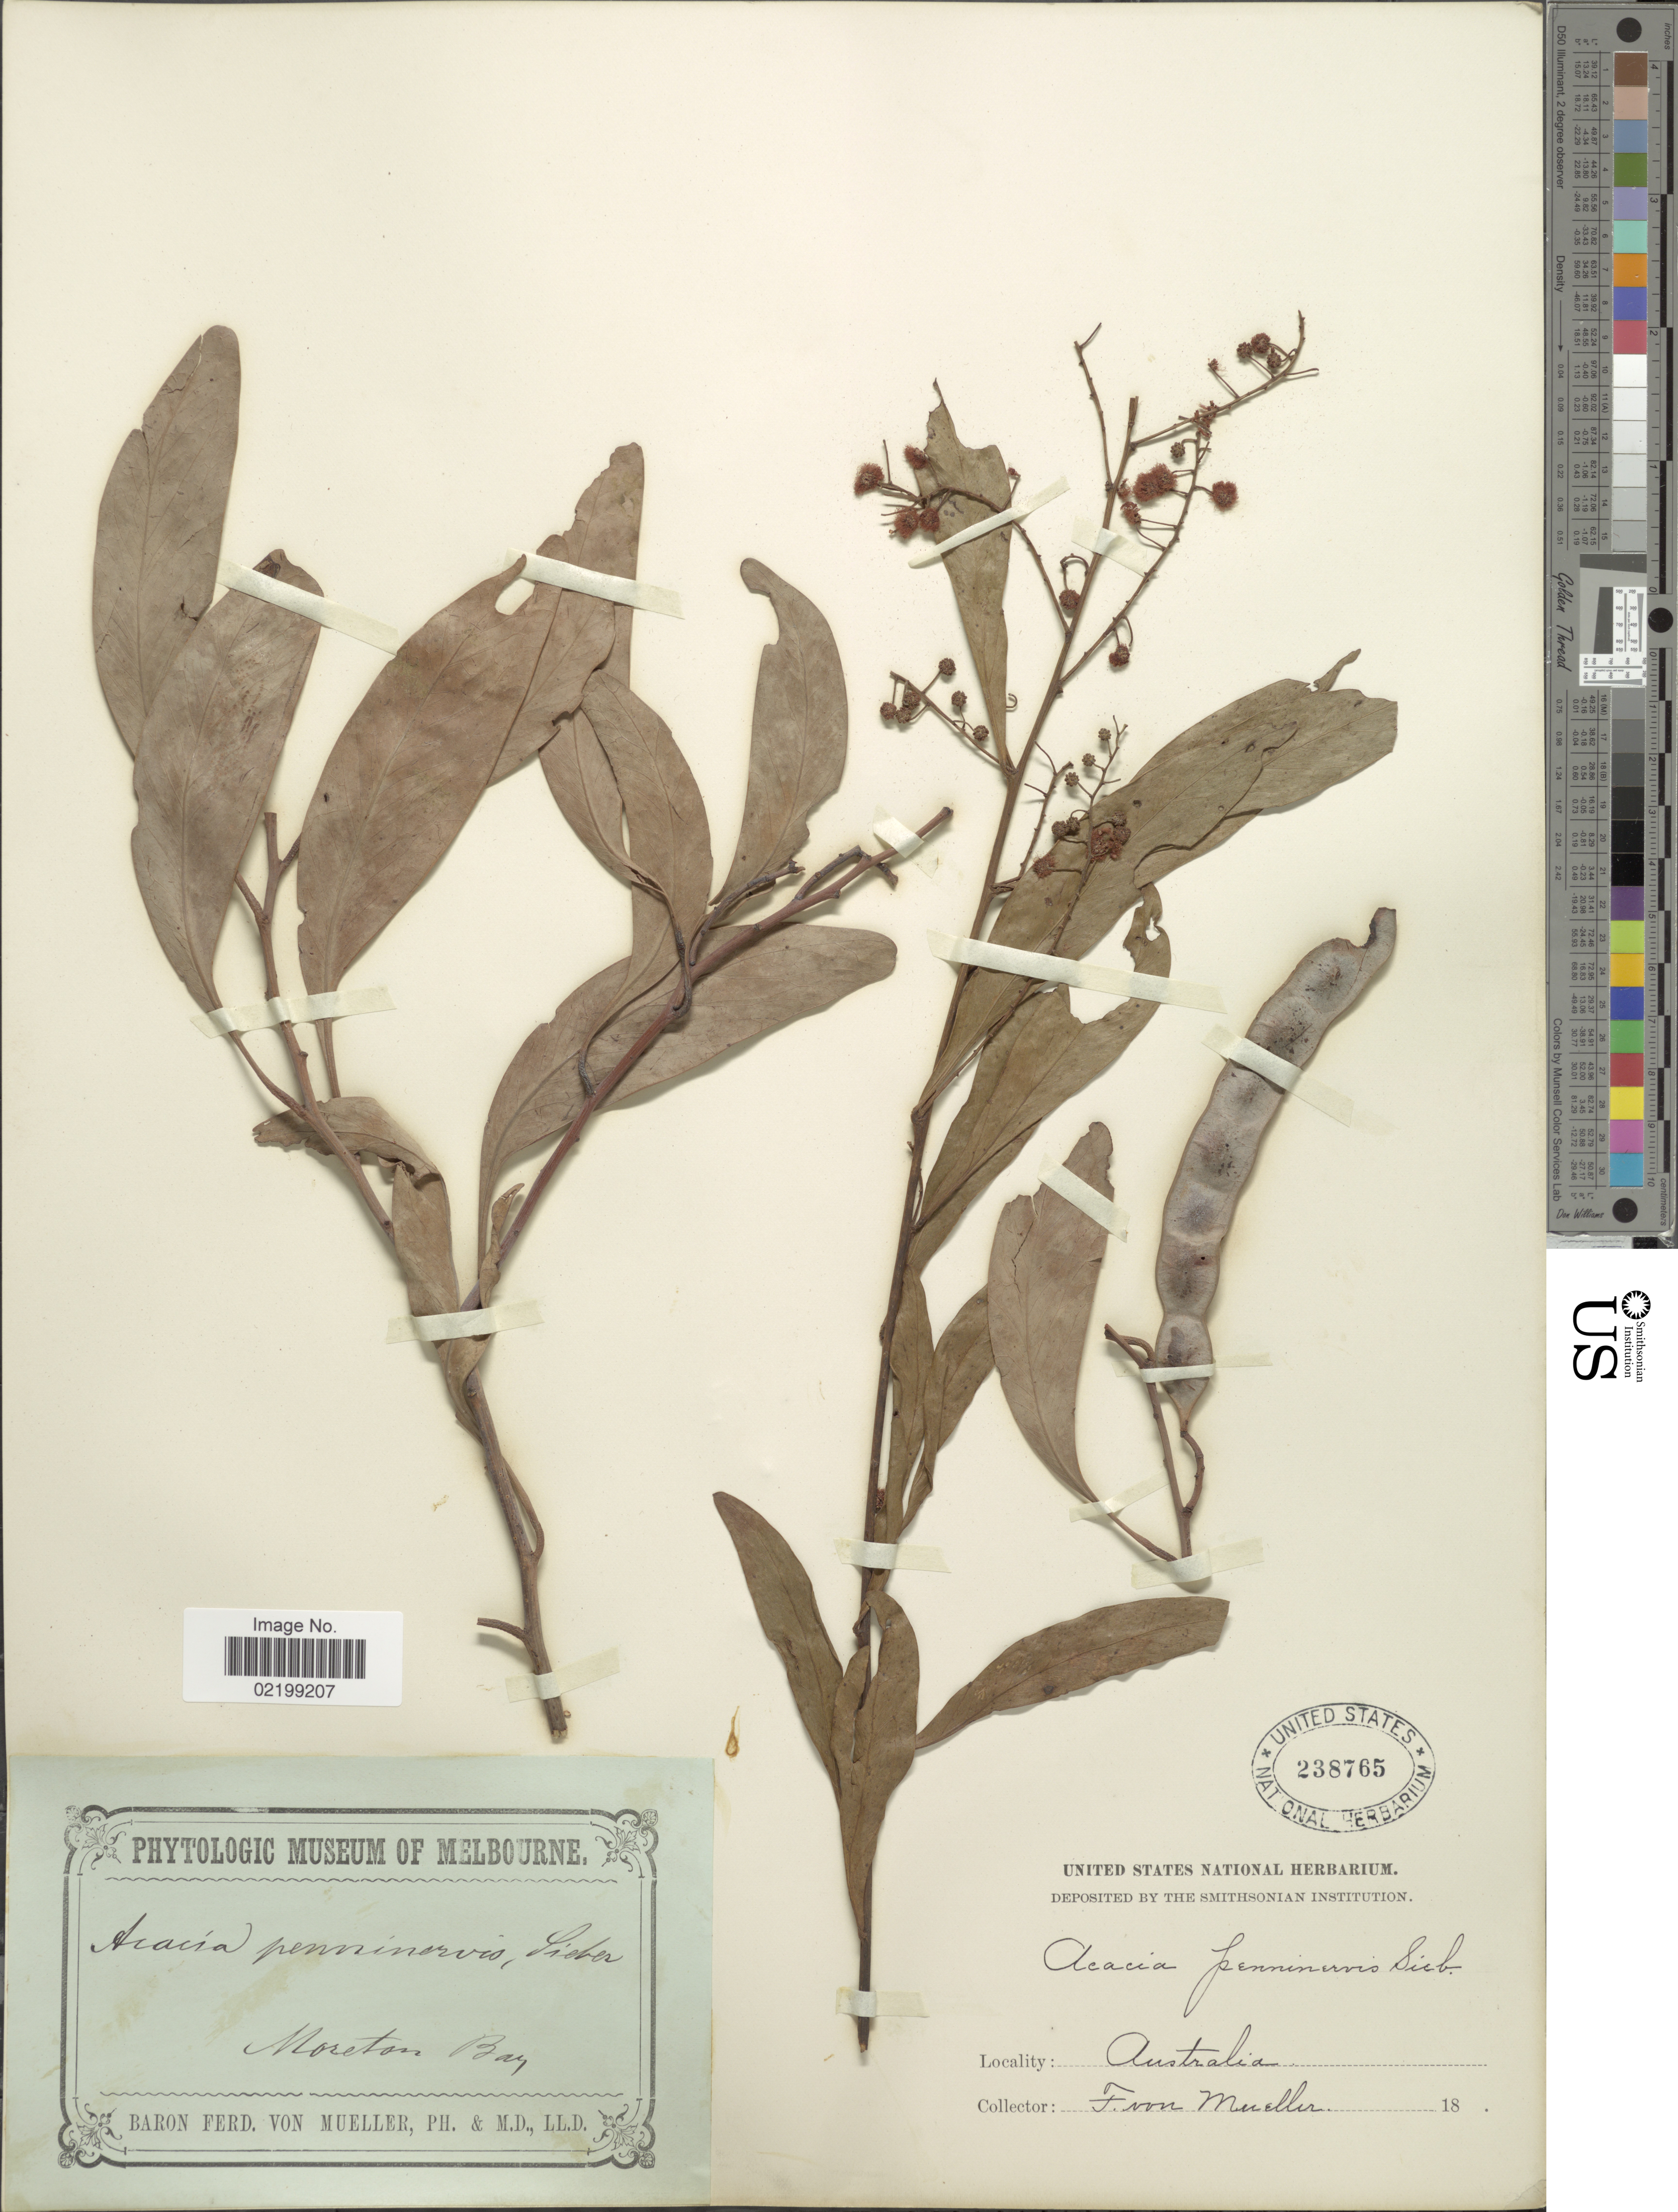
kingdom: Plantae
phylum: Tracheophyta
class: Magnoliopsida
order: Fabales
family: Fabaceae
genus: Acacia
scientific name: Acacia penninervis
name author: DC.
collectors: F. von Mueller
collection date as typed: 18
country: Australia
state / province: Queensland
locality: Moreton Bay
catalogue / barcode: US 238765